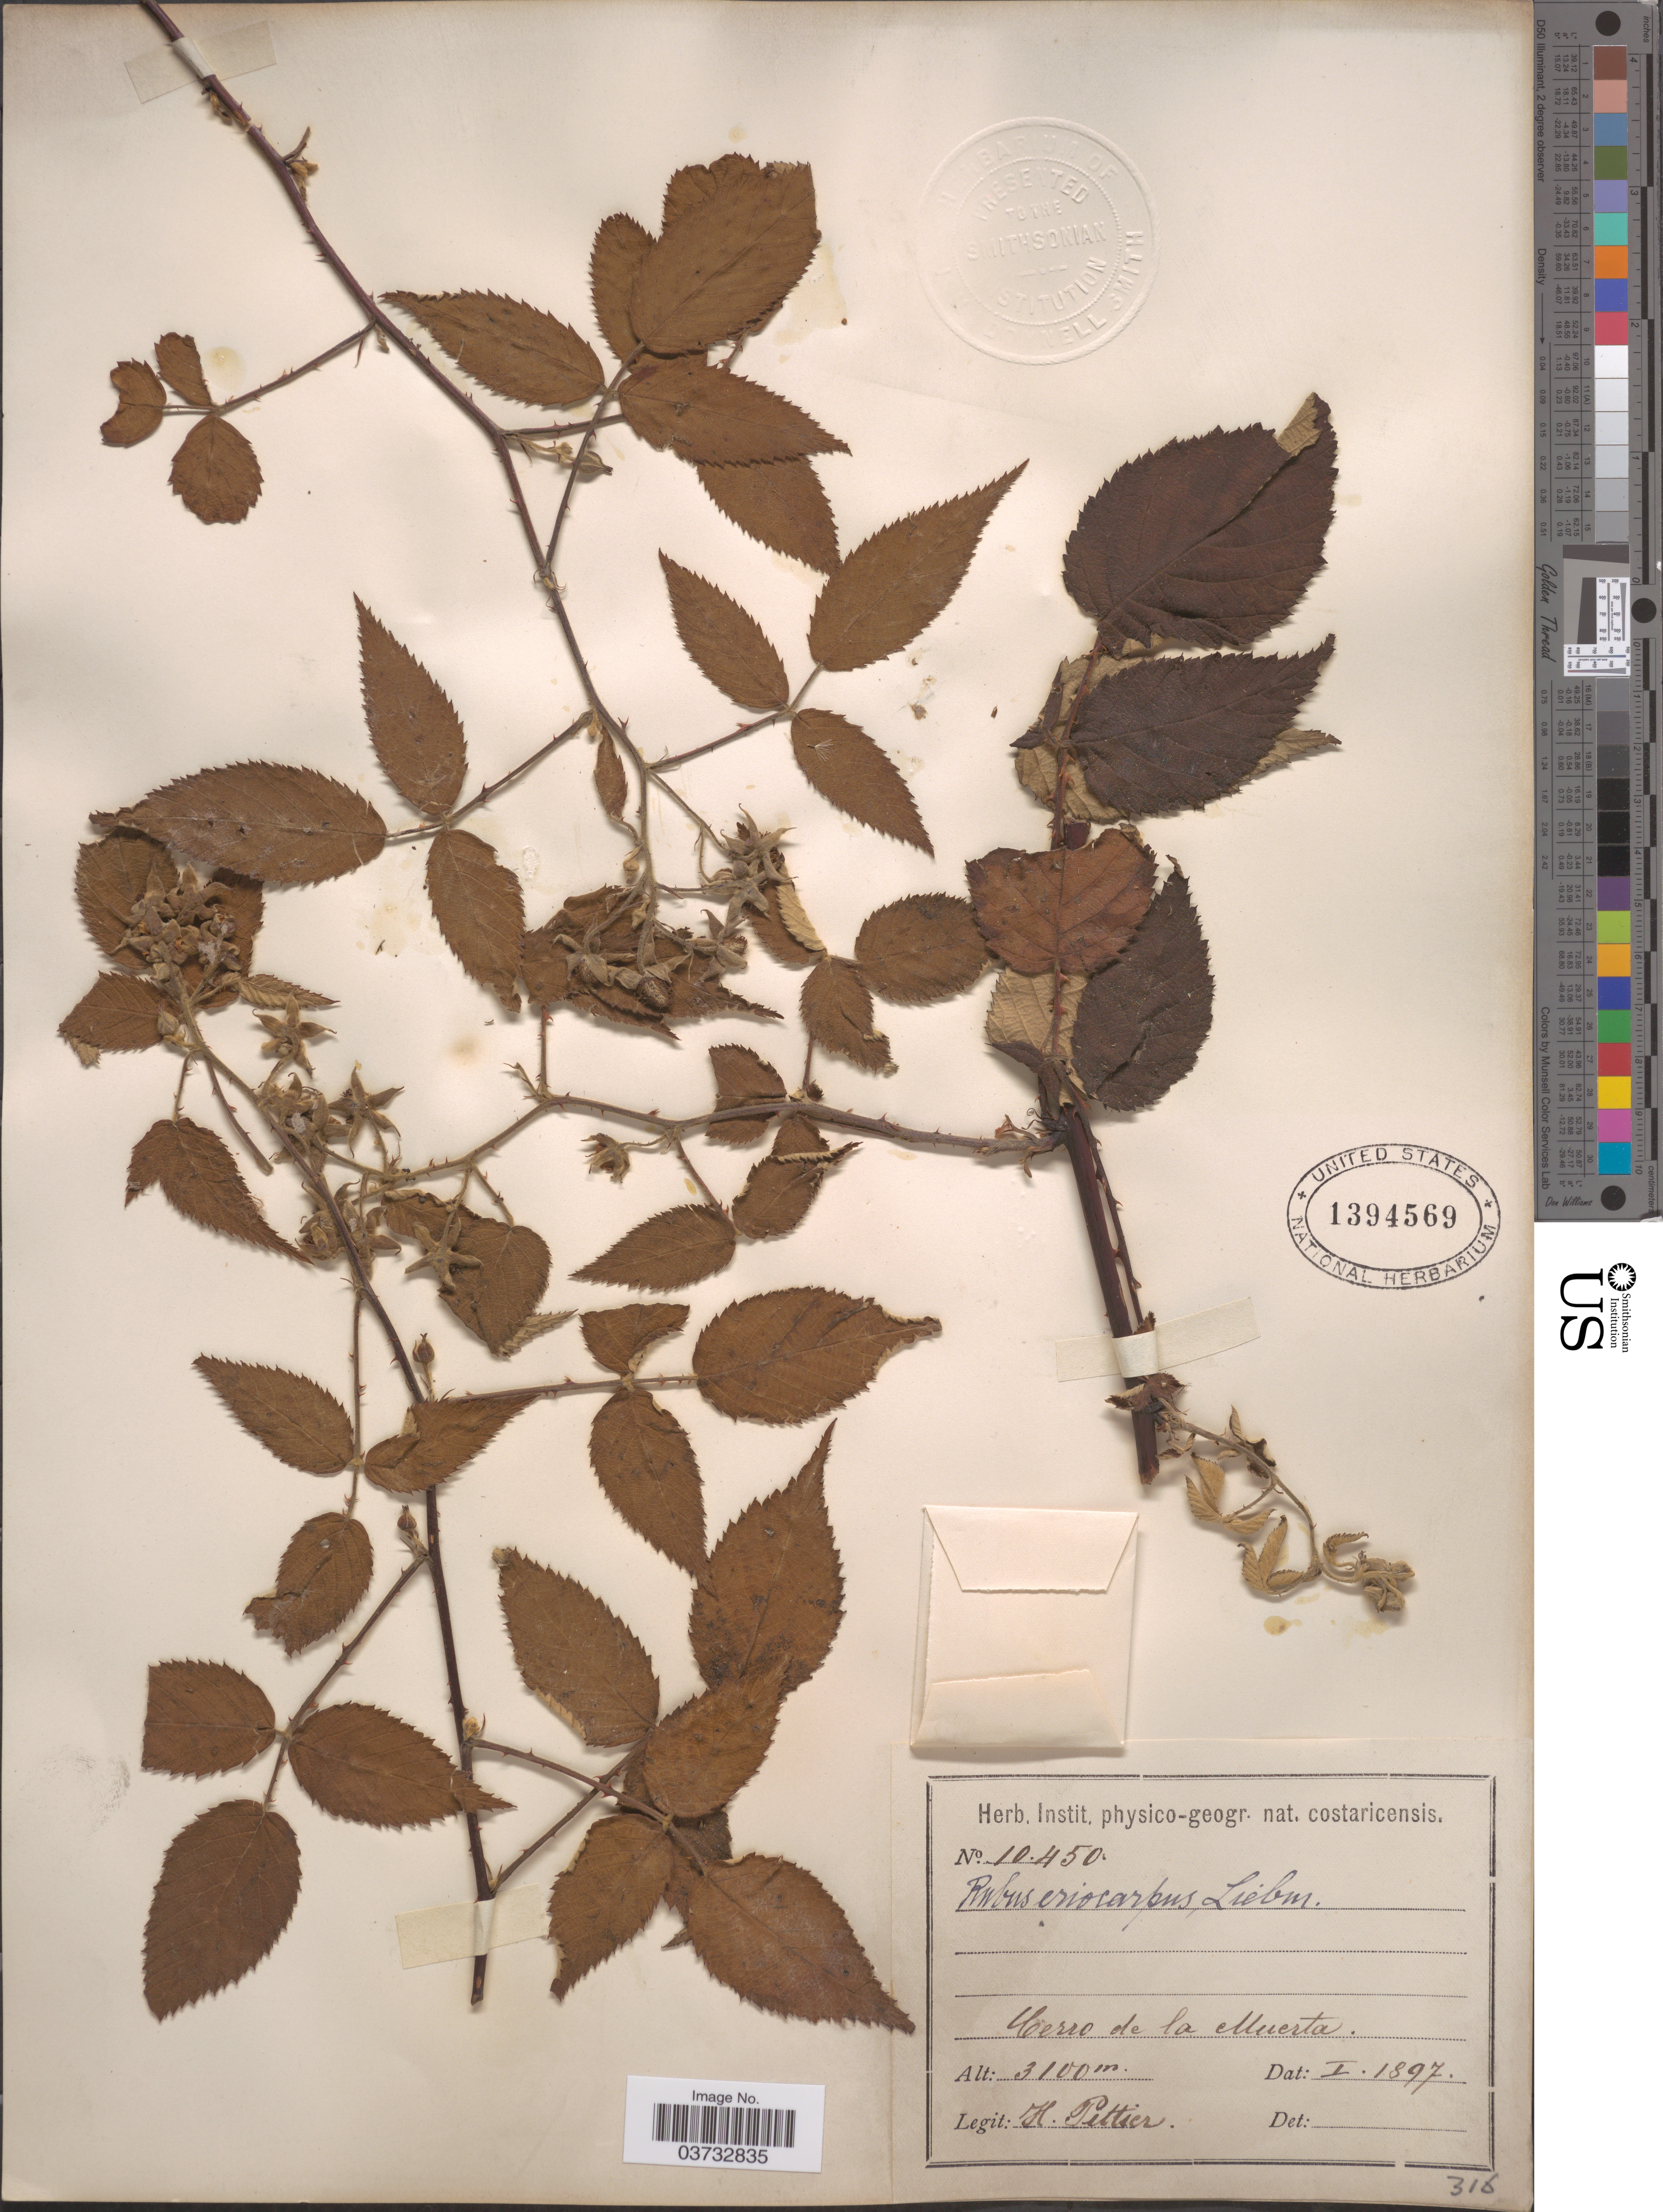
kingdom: Plantae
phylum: Tracheophyta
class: Magnoliopsida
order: Rosales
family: Rosaceae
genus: Rubus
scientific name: Rubus eriocarpus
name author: Liebm.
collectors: H. F. Pittier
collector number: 10450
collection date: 1897-01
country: Costa Rica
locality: Cerro de la Muerta.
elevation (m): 3100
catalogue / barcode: US 1394569